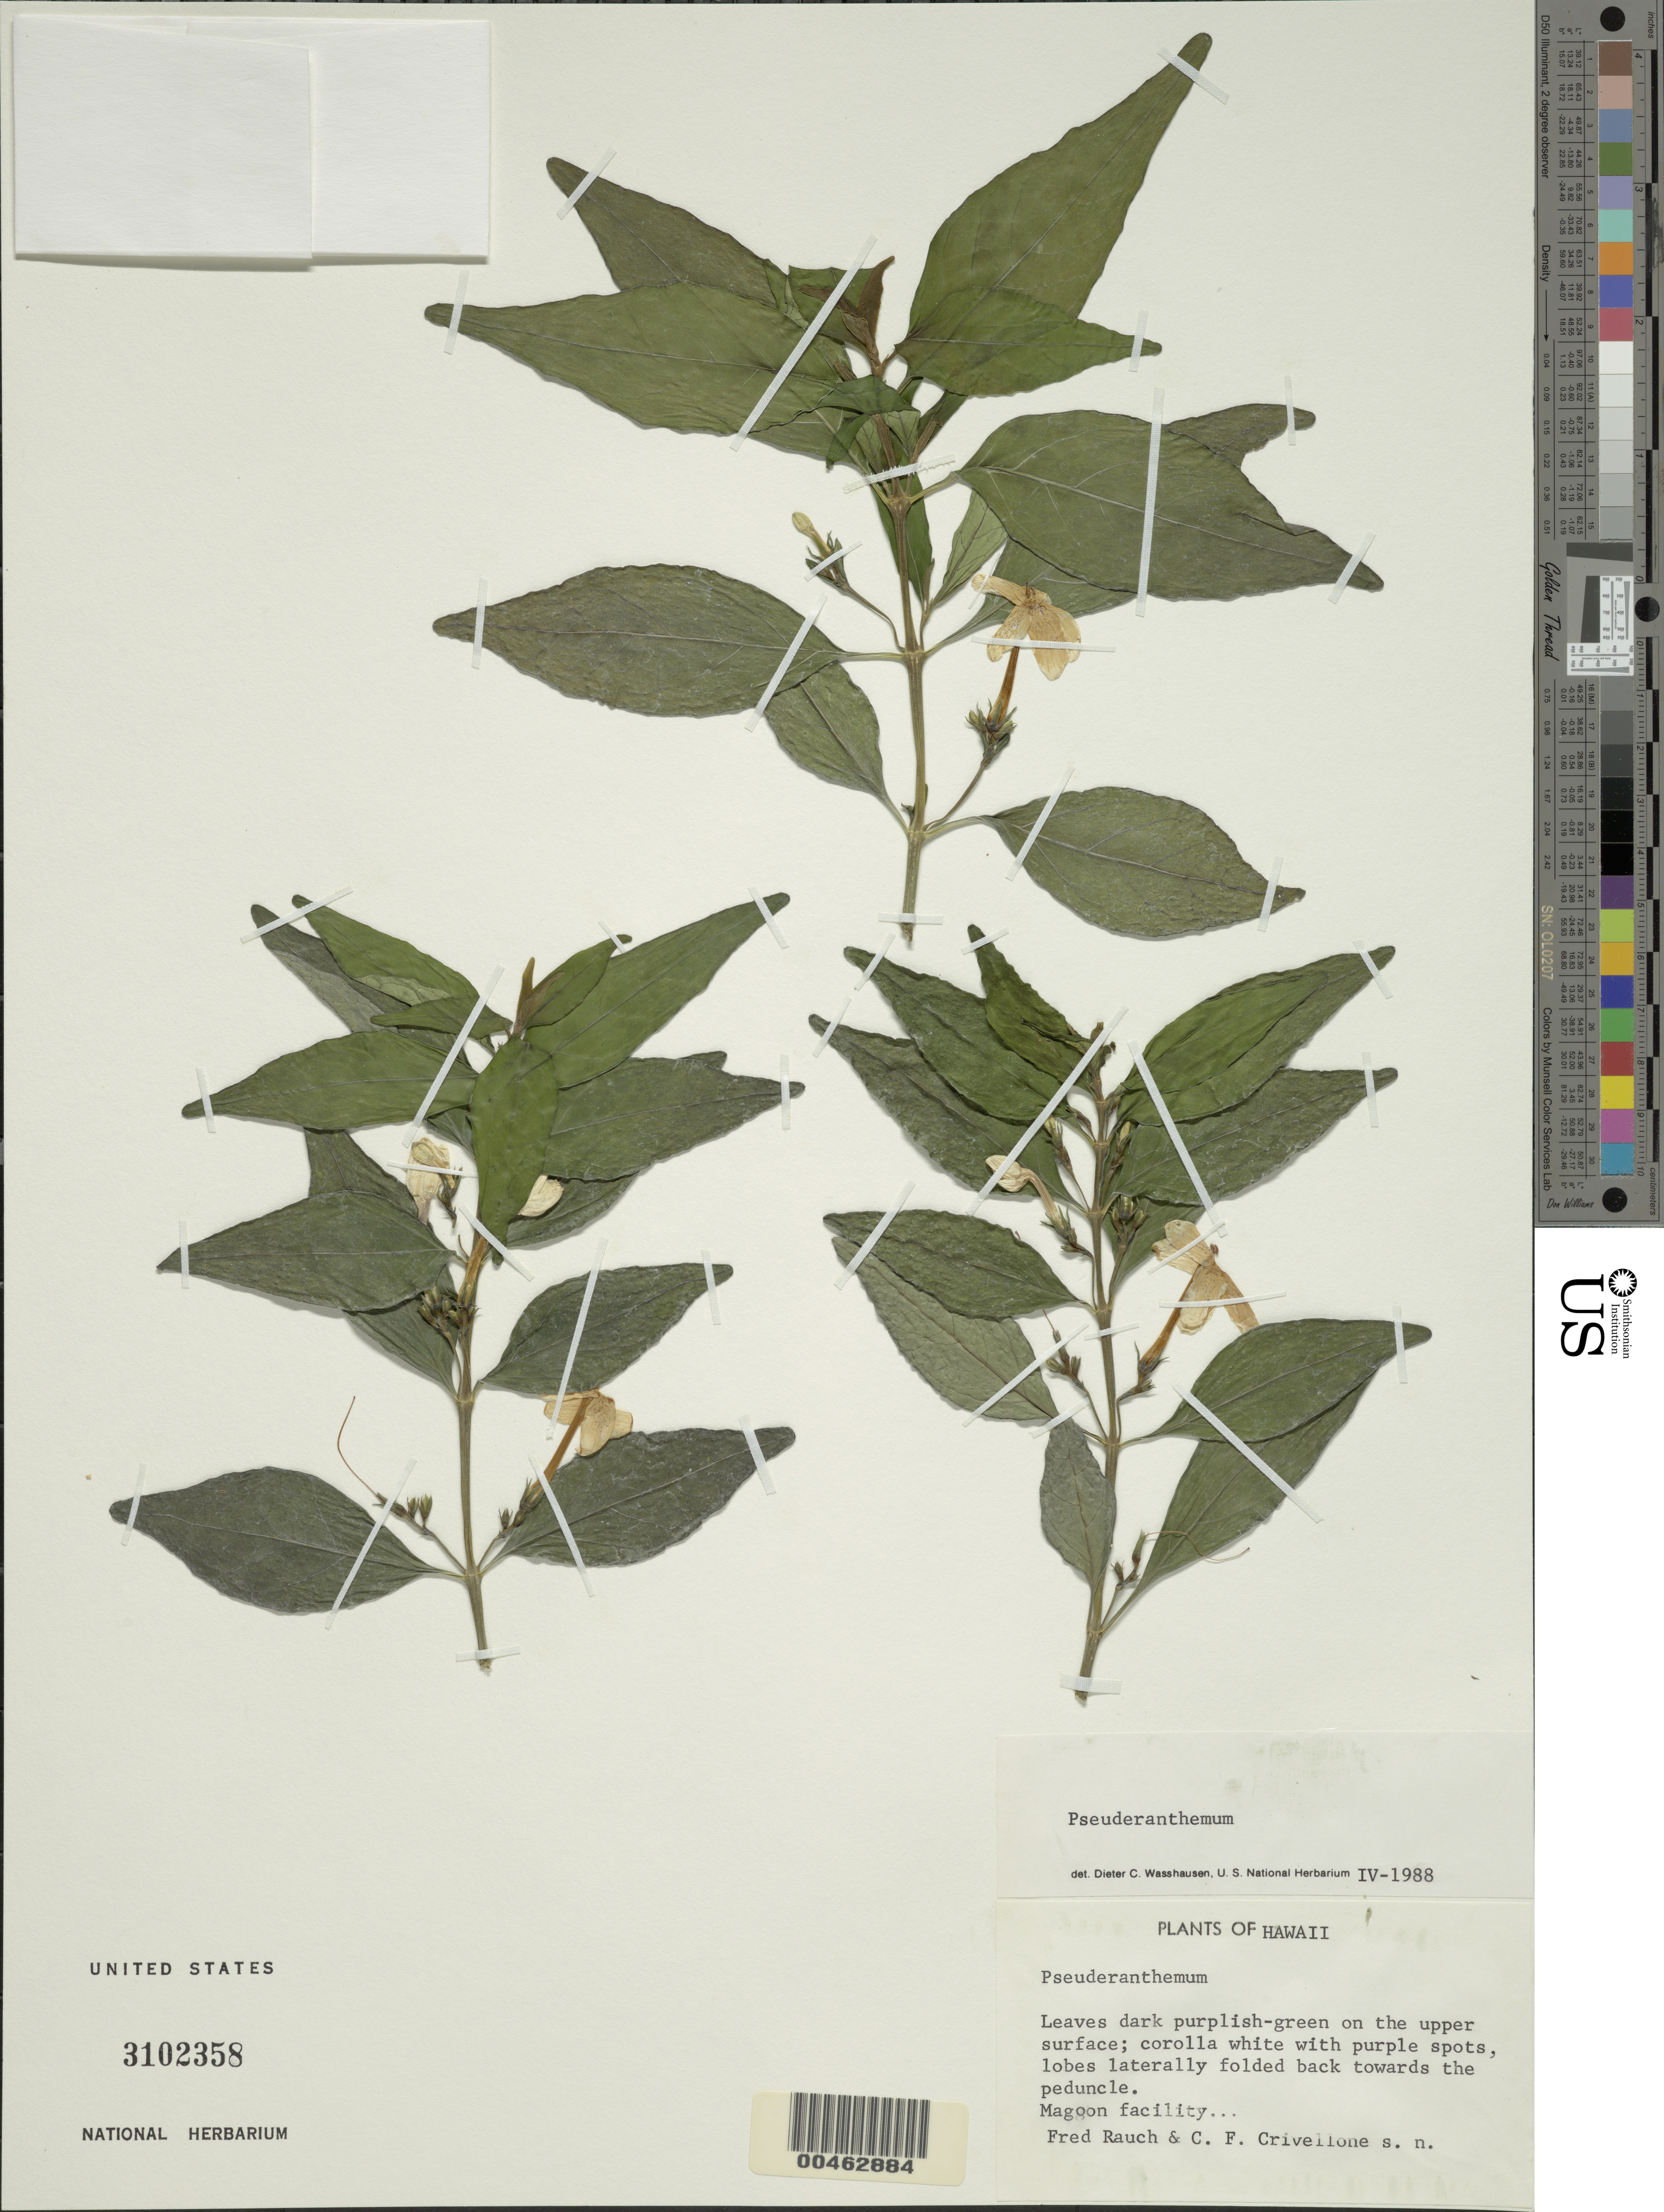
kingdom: Plantae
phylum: Tracheophyta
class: Magnoliopsida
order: Lamiales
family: Acanthaceae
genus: Pseuderanthemum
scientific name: Pseuderanthemum sp.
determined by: Wasshausen, Dieter C., (BOT), Smithsonian Institution - National Museum of Natural History (UNITED STATES)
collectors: F. Rauch & C. Crivellone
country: United States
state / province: Hawaii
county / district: Honolulu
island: Oahu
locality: Magoon facility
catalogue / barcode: US 3102358